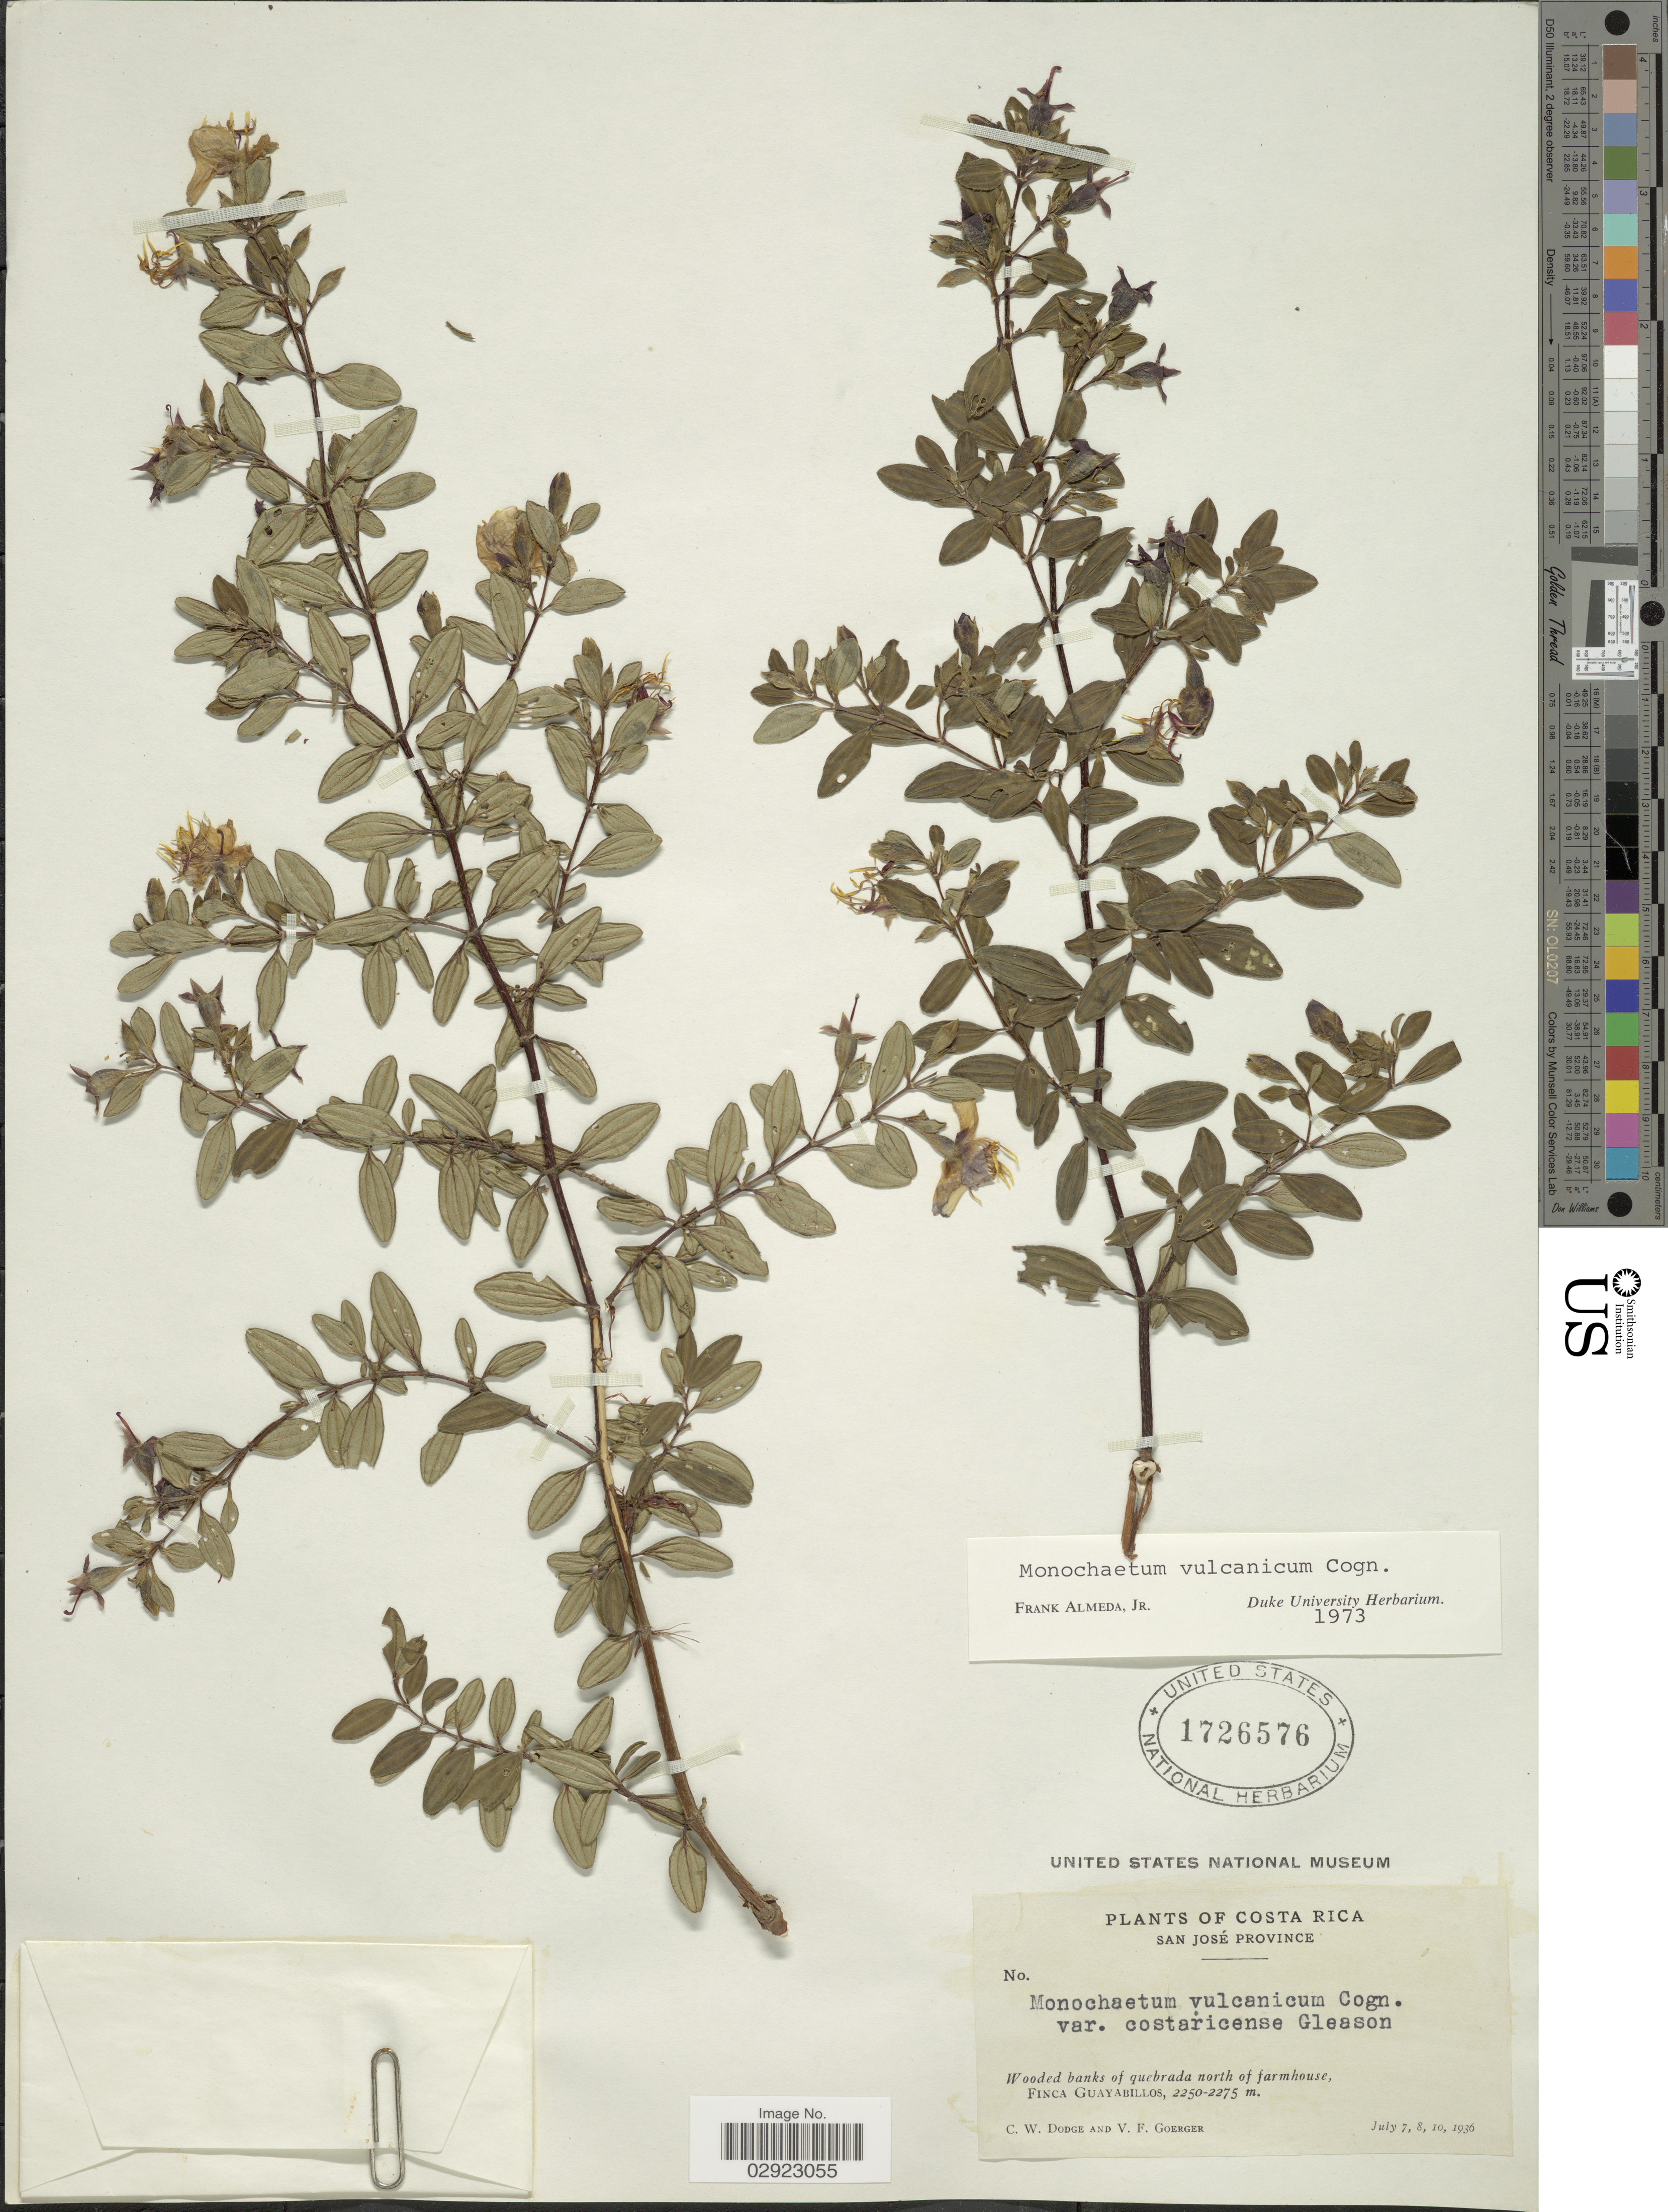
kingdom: Plantae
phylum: Tracheophyta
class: Magnoliopsida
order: Myrtales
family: Melastomataceae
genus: Monochaetum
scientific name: Monochaetum vulcanicum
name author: Cogn.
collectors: C. Dodge & V. Goerger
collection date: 1936-07-07/1936-07-10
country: Costa Rica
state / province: San José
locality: San José Province. Wooded banks of quebrada north of farmhouse, Finca Guayabillos.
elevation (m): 2250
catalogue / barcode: US 1726576